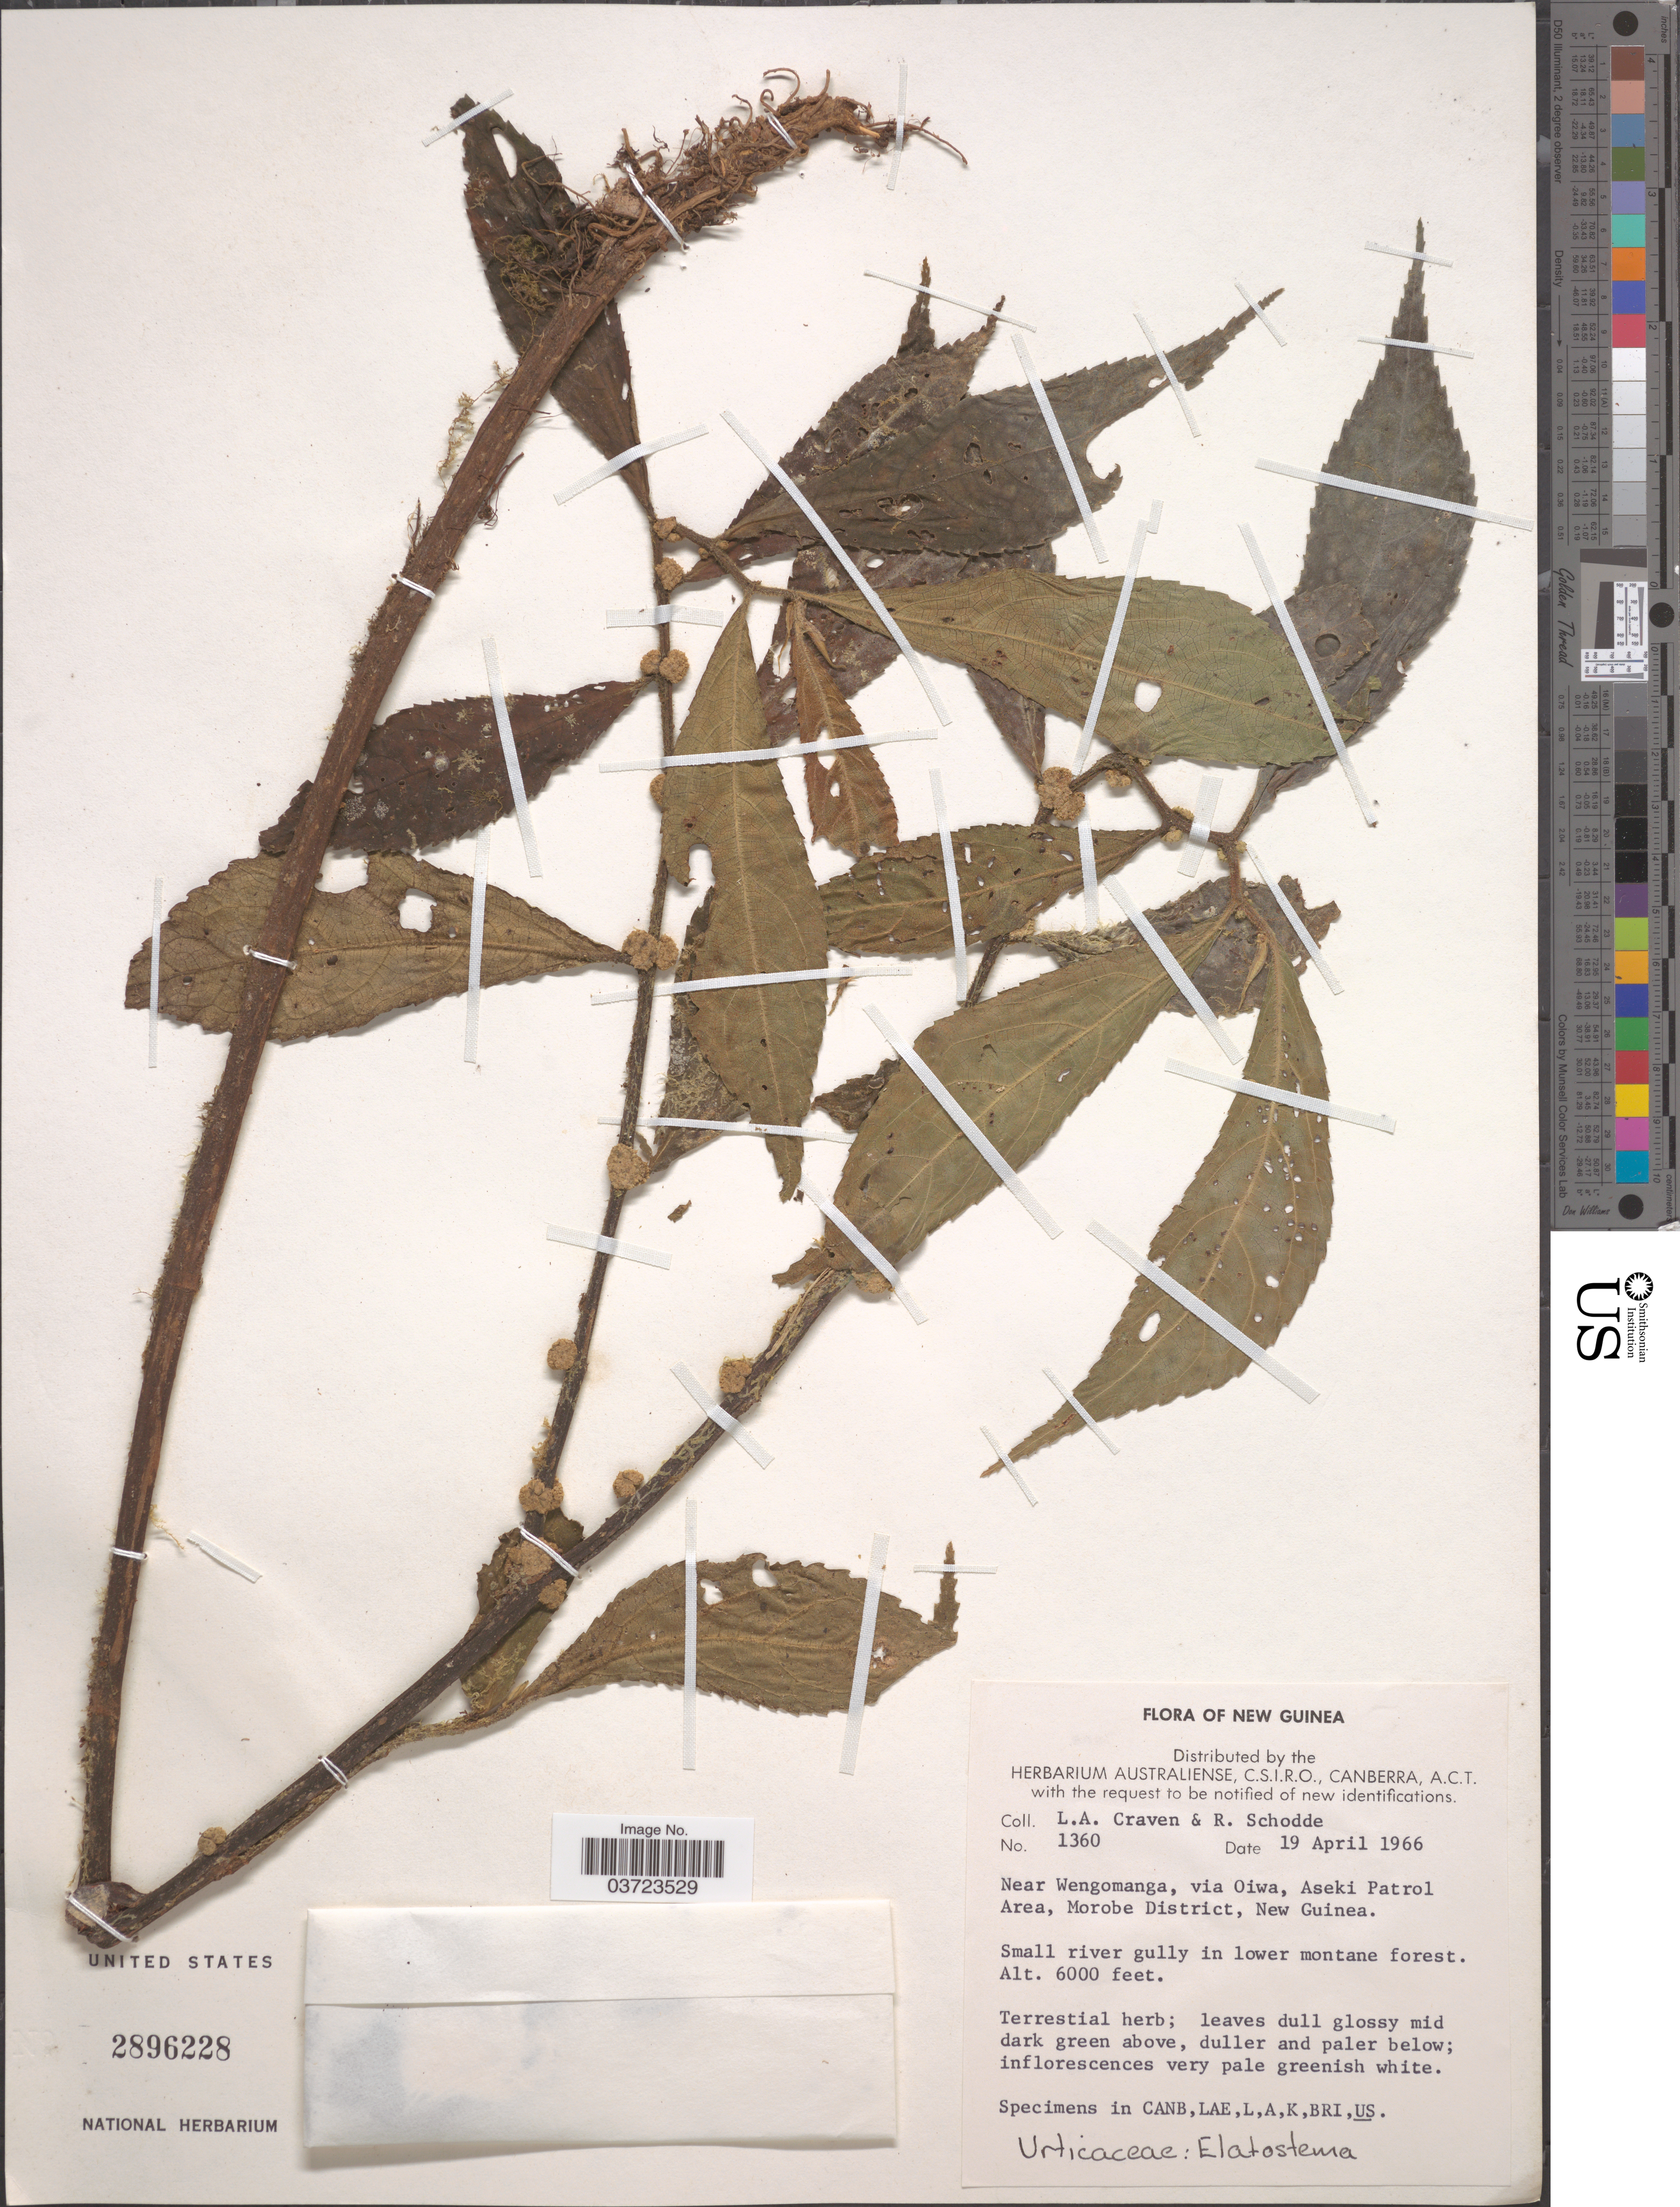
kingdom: Plantae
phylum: Tracheophyta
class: Magnoliopsida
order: Rosales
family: Urticaceae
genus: Elatostema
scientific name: Elatostema sp.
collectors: L. A. Craven & R. Schodde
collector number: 1360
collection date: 1966-04-19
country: Papua New Guinea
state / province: Morobe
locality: New Guinea. Near Wengomanga, via Oiwa, Aseki PatrolArea, Morobe District.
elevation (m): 1829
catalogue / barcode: US 2896228